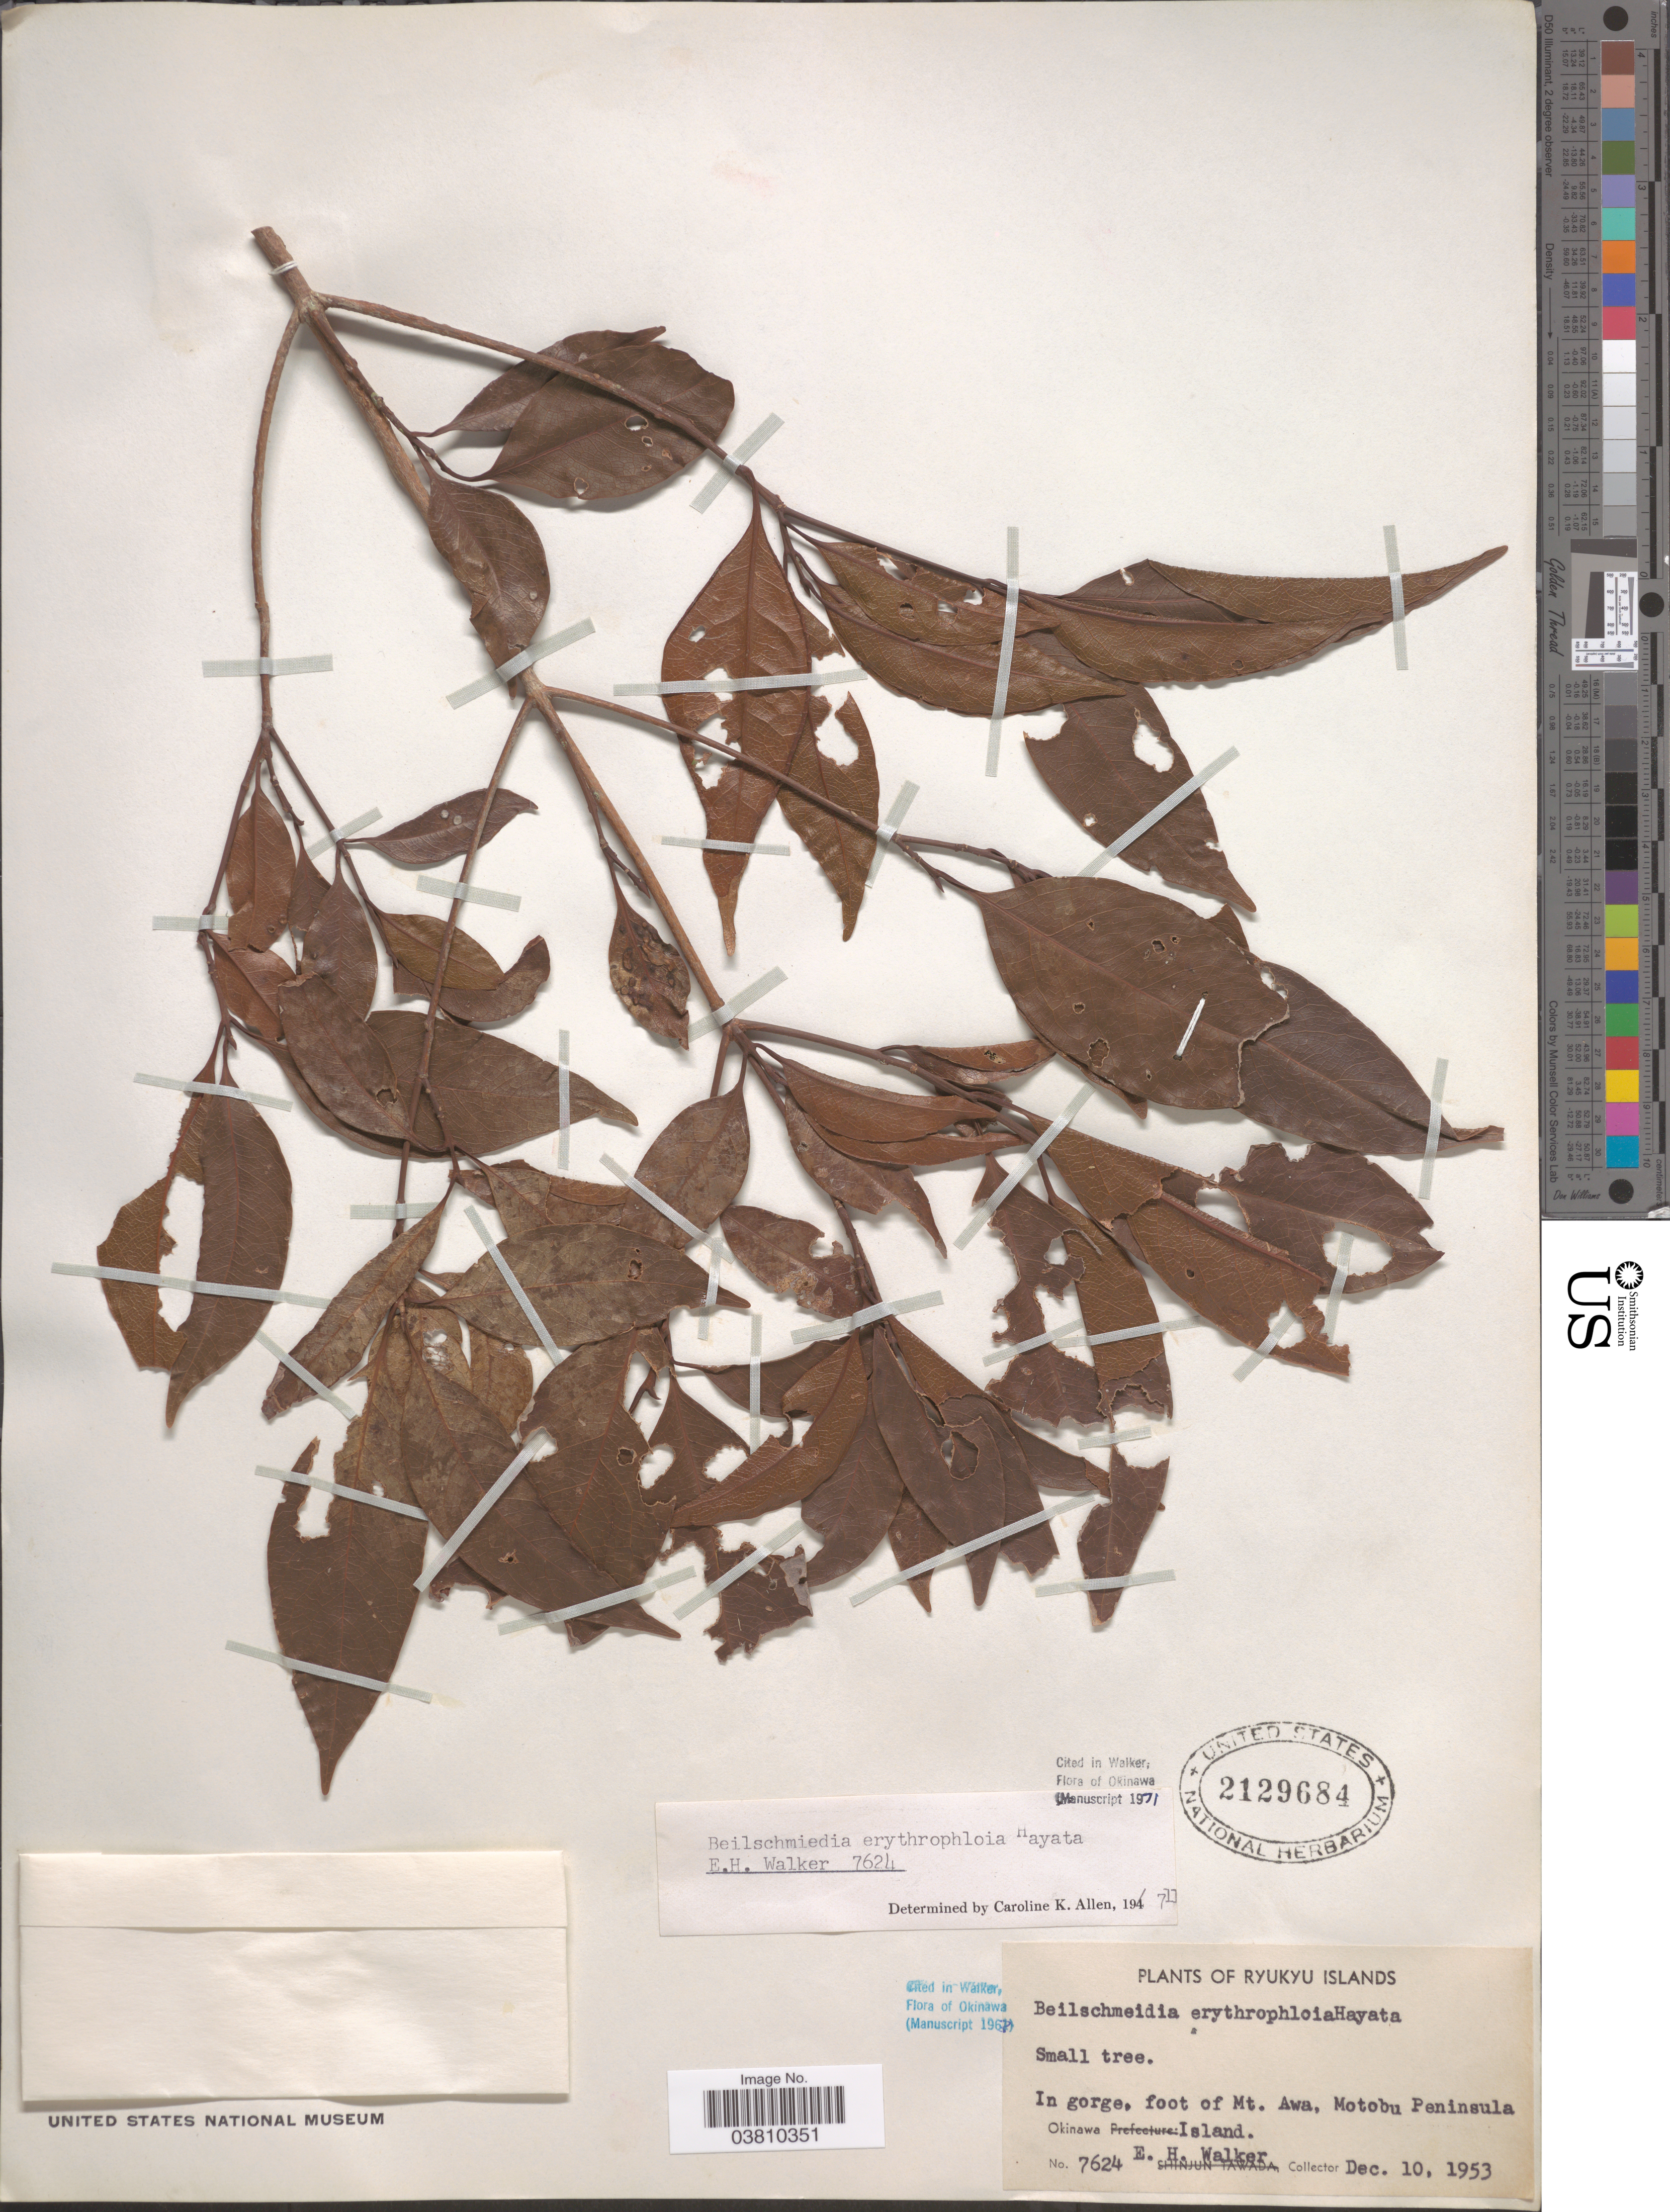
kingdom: Plantae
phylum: Tracheophyta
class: Magnoliopsida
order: Laurales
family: Lauraceae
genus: Beilschmiedia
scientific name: Beilschmiedia erithrophloia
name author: Hayata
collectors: E. H. Walker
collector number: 7624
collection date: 1953-12-10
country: Japan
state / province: Okinawa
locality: Ryukyu Islands. In gorge, foot of Mt. Awa, Motobu Peninsula. Okinawa Island.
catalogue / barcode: US 2129684